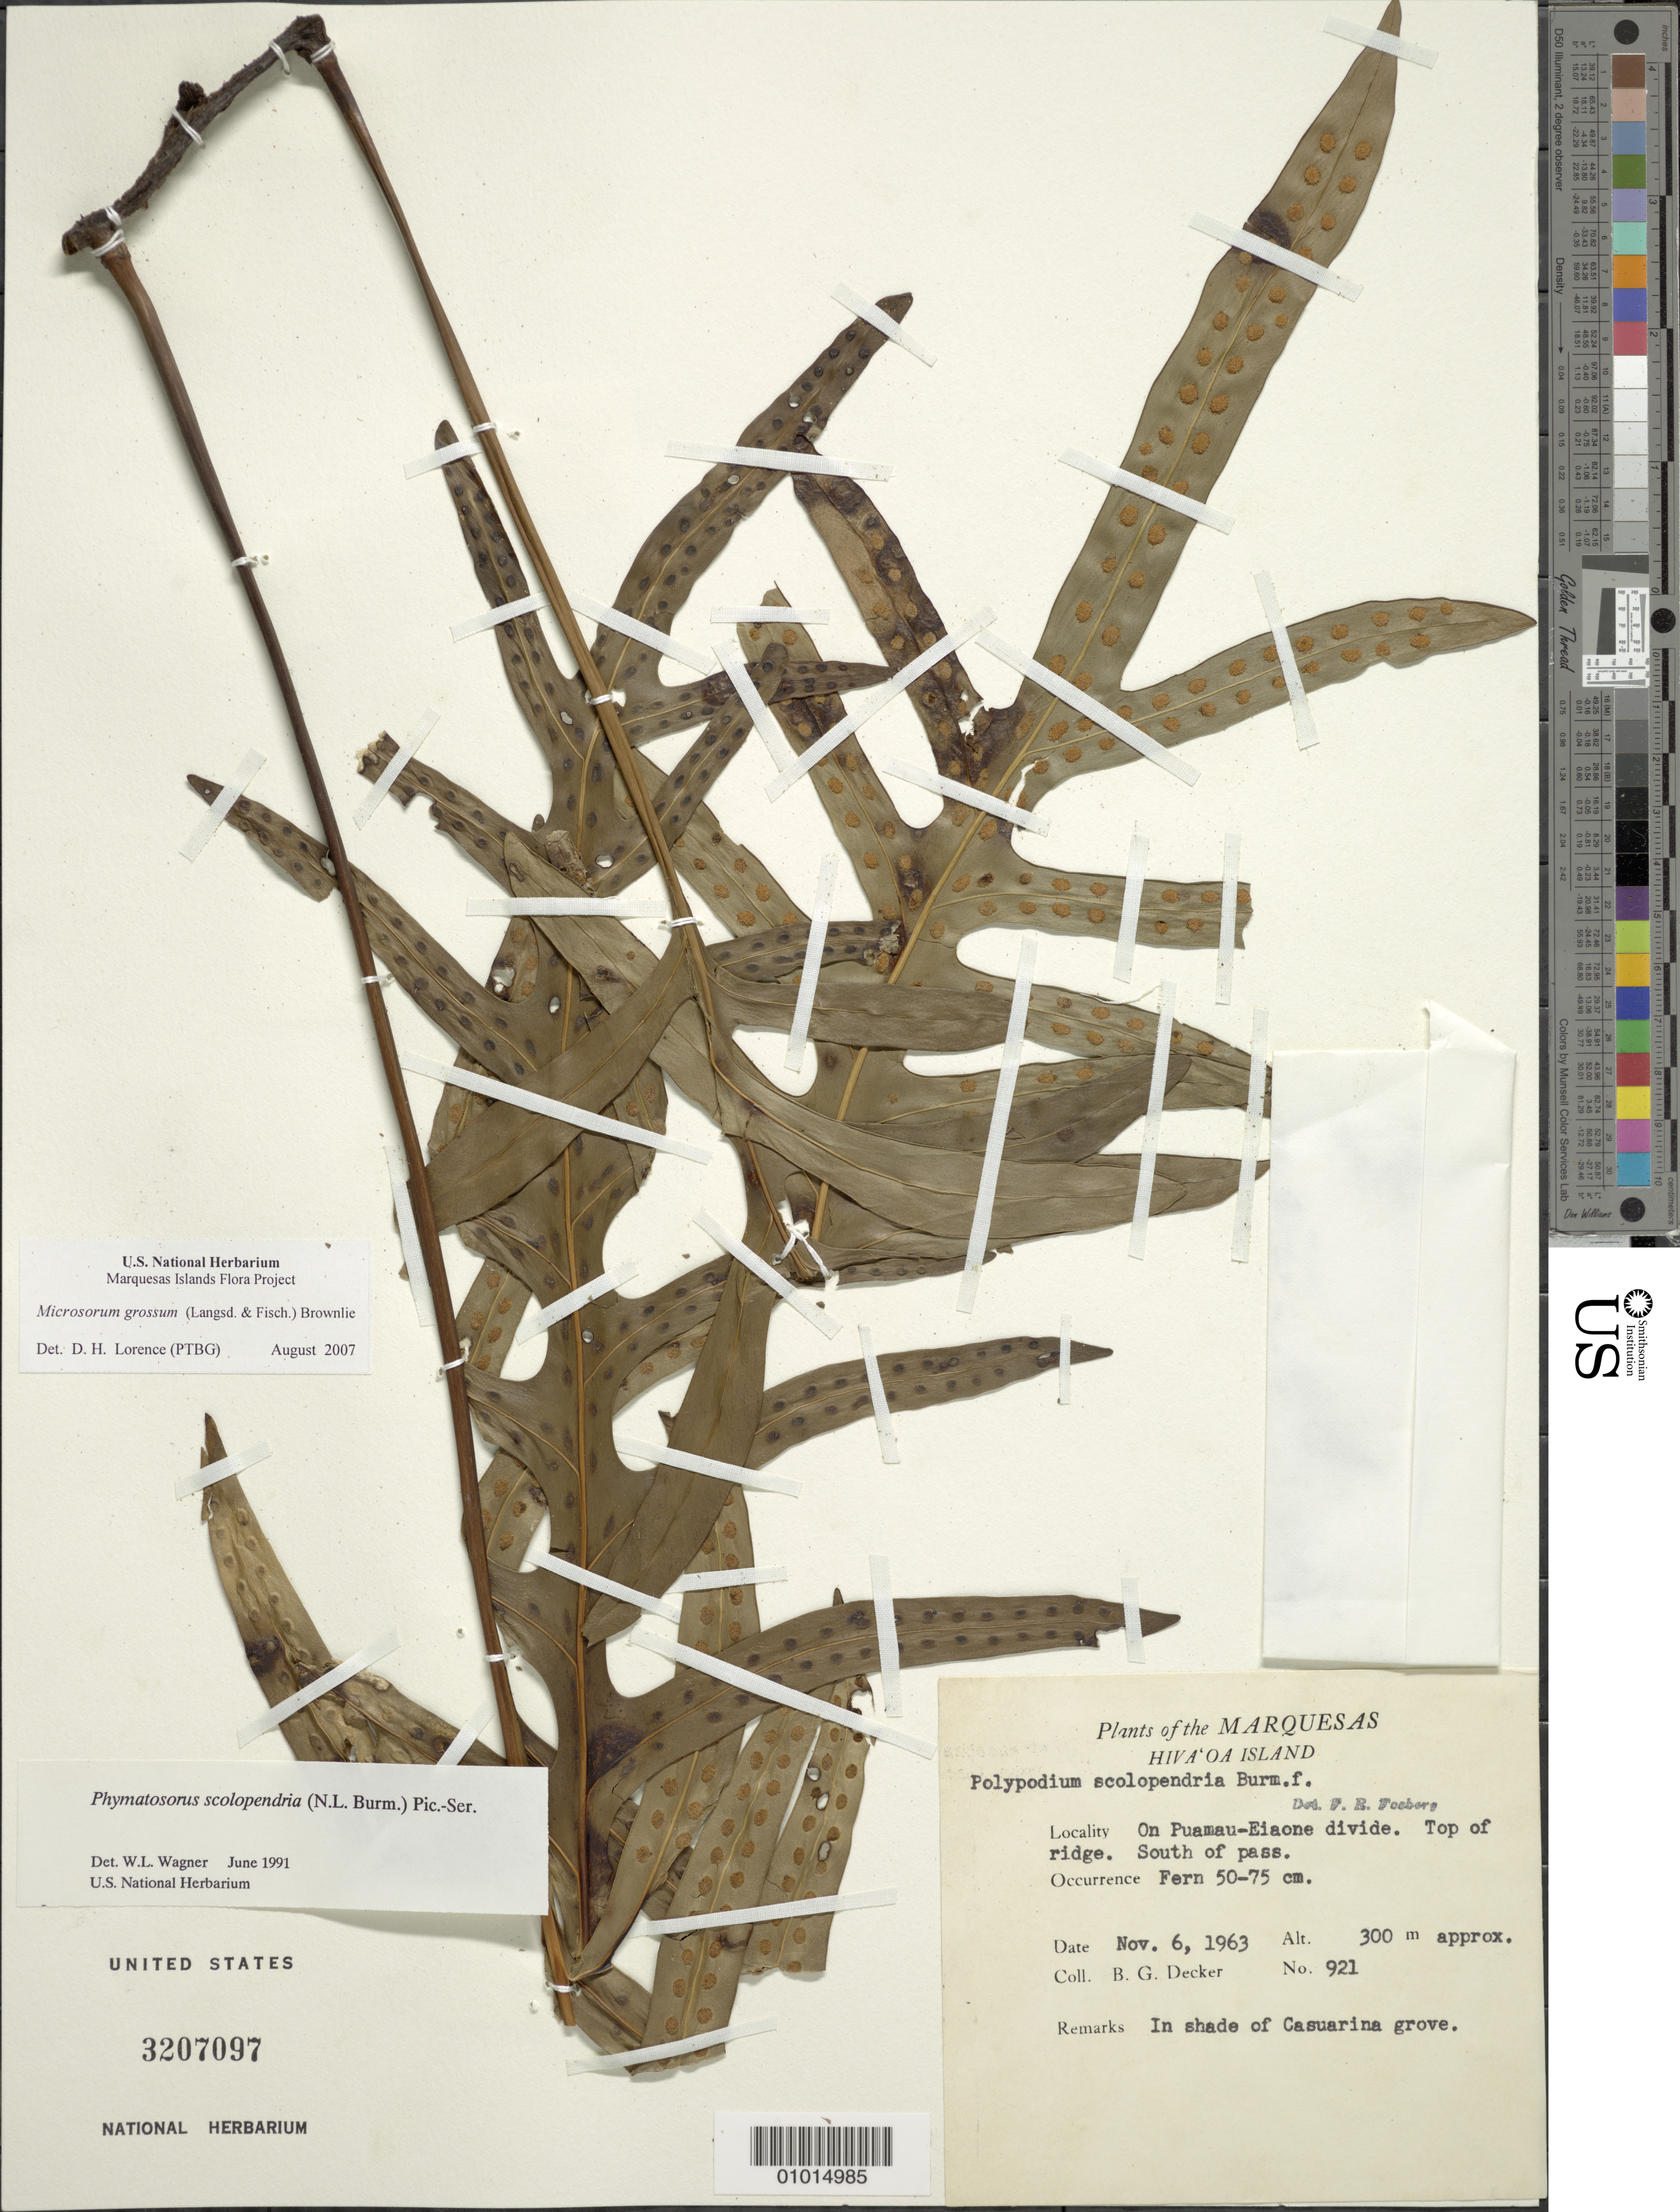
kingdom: Plantae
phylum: Tracheophyta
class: Polypodiopsida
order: Polypodiales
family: Polypodiaceae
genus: Microsorum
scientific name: Microsorum grossum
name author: (Langsd. & Fisch.) S.B. Andrews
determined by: Lorence, David H., (PTBG), National Tropical Botanical Garden (UNITED STATES)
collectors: B. G. Decker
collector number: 921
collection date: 1963-11-06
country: French Polynesia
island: Hiva Oa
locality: on Puamau-Eiaone divide, top of ridge, S of pass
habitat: In shade of Casuarina grove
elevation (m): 300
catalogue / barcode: US 3207097